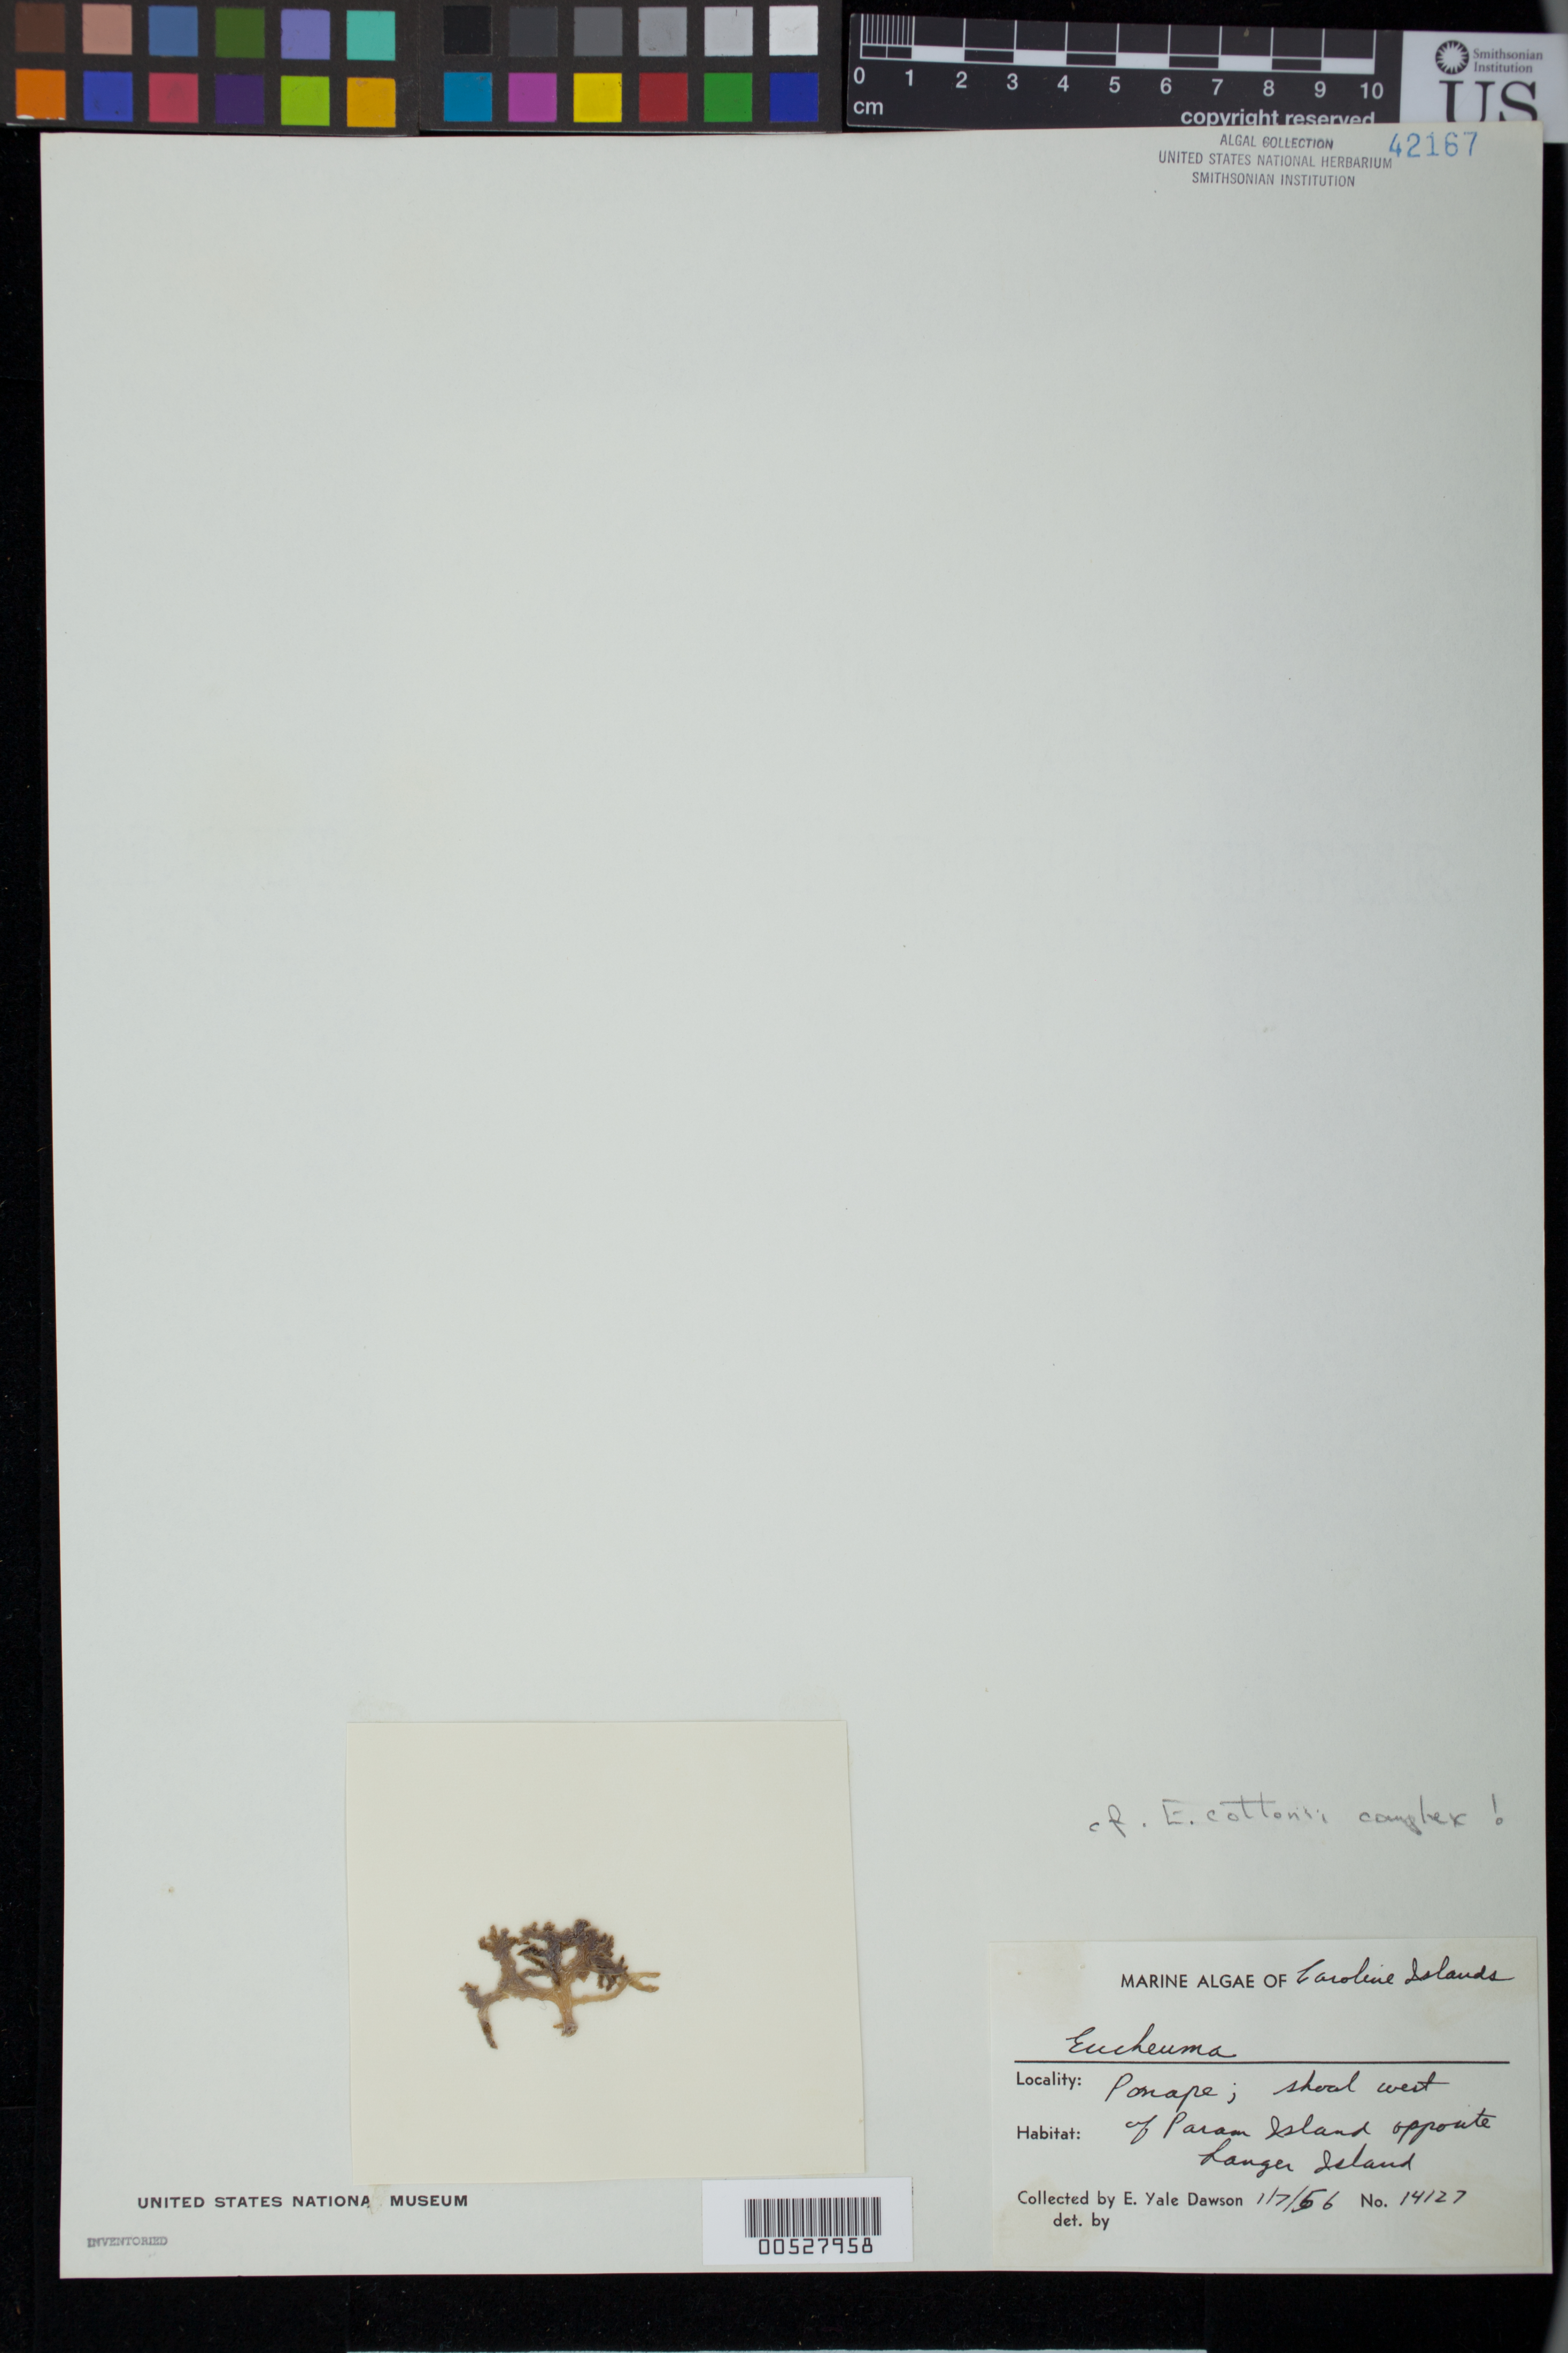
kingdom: Plantae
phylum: Rhodophyta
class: Florideophyceae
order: Gigartinales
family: Solieriaceae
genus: Kappaphycopsis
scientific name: Kappaphycopsis cottonii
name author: (Weber Bosse) Dumilag & Zuccarello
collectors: E. Y. Dawson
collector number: EYD 14127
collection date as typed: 07 Jan 1956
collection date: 1956-01-07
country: Micronesia, Federated States of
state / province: Pohnpei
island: Pohnpei [Ponape] Islands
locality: Shoal west of Param Island, opposite Langer Island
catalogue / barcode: US 42167